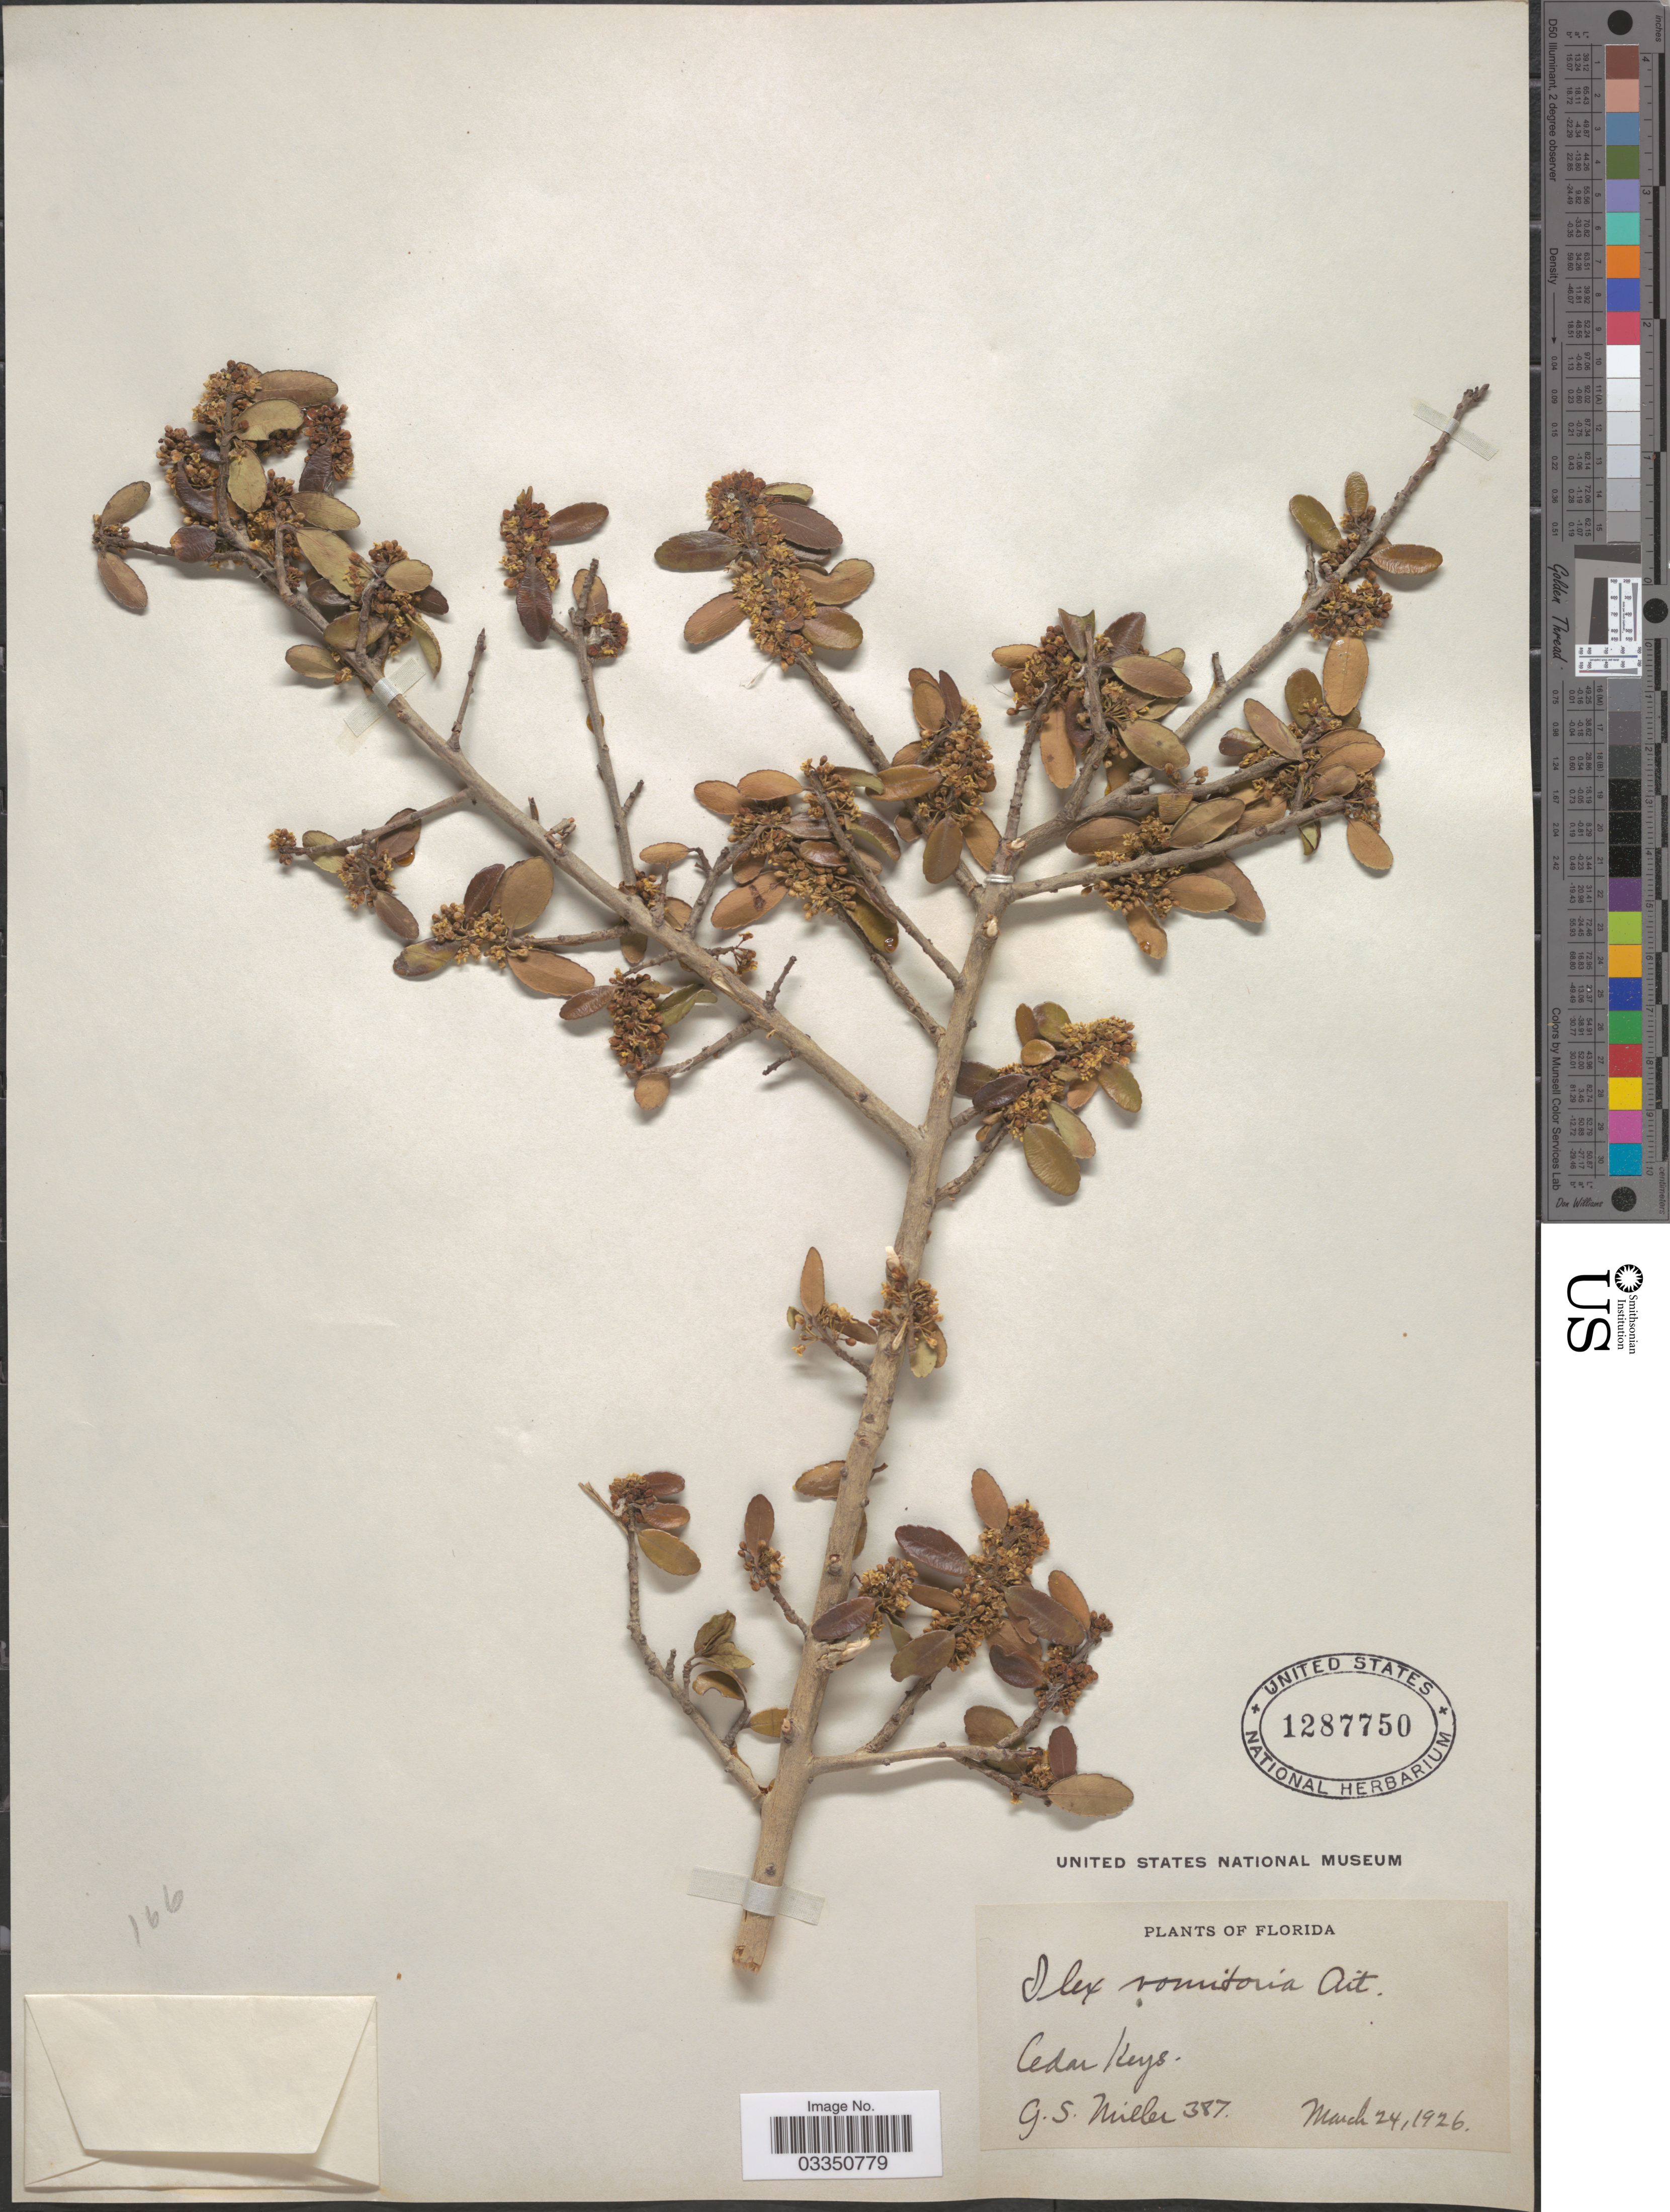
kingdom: Plantae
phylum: Tracheophyta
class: Magnoliopsida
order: Aquifoliales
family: Aquifoliaceae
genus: Ilex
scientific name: Ilex vomitoria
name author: Aiton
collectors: G. S. Miller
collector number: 387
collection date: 1926-03-24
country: United States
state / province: Florida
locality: Cedar Keys.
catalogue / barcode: US 1287750